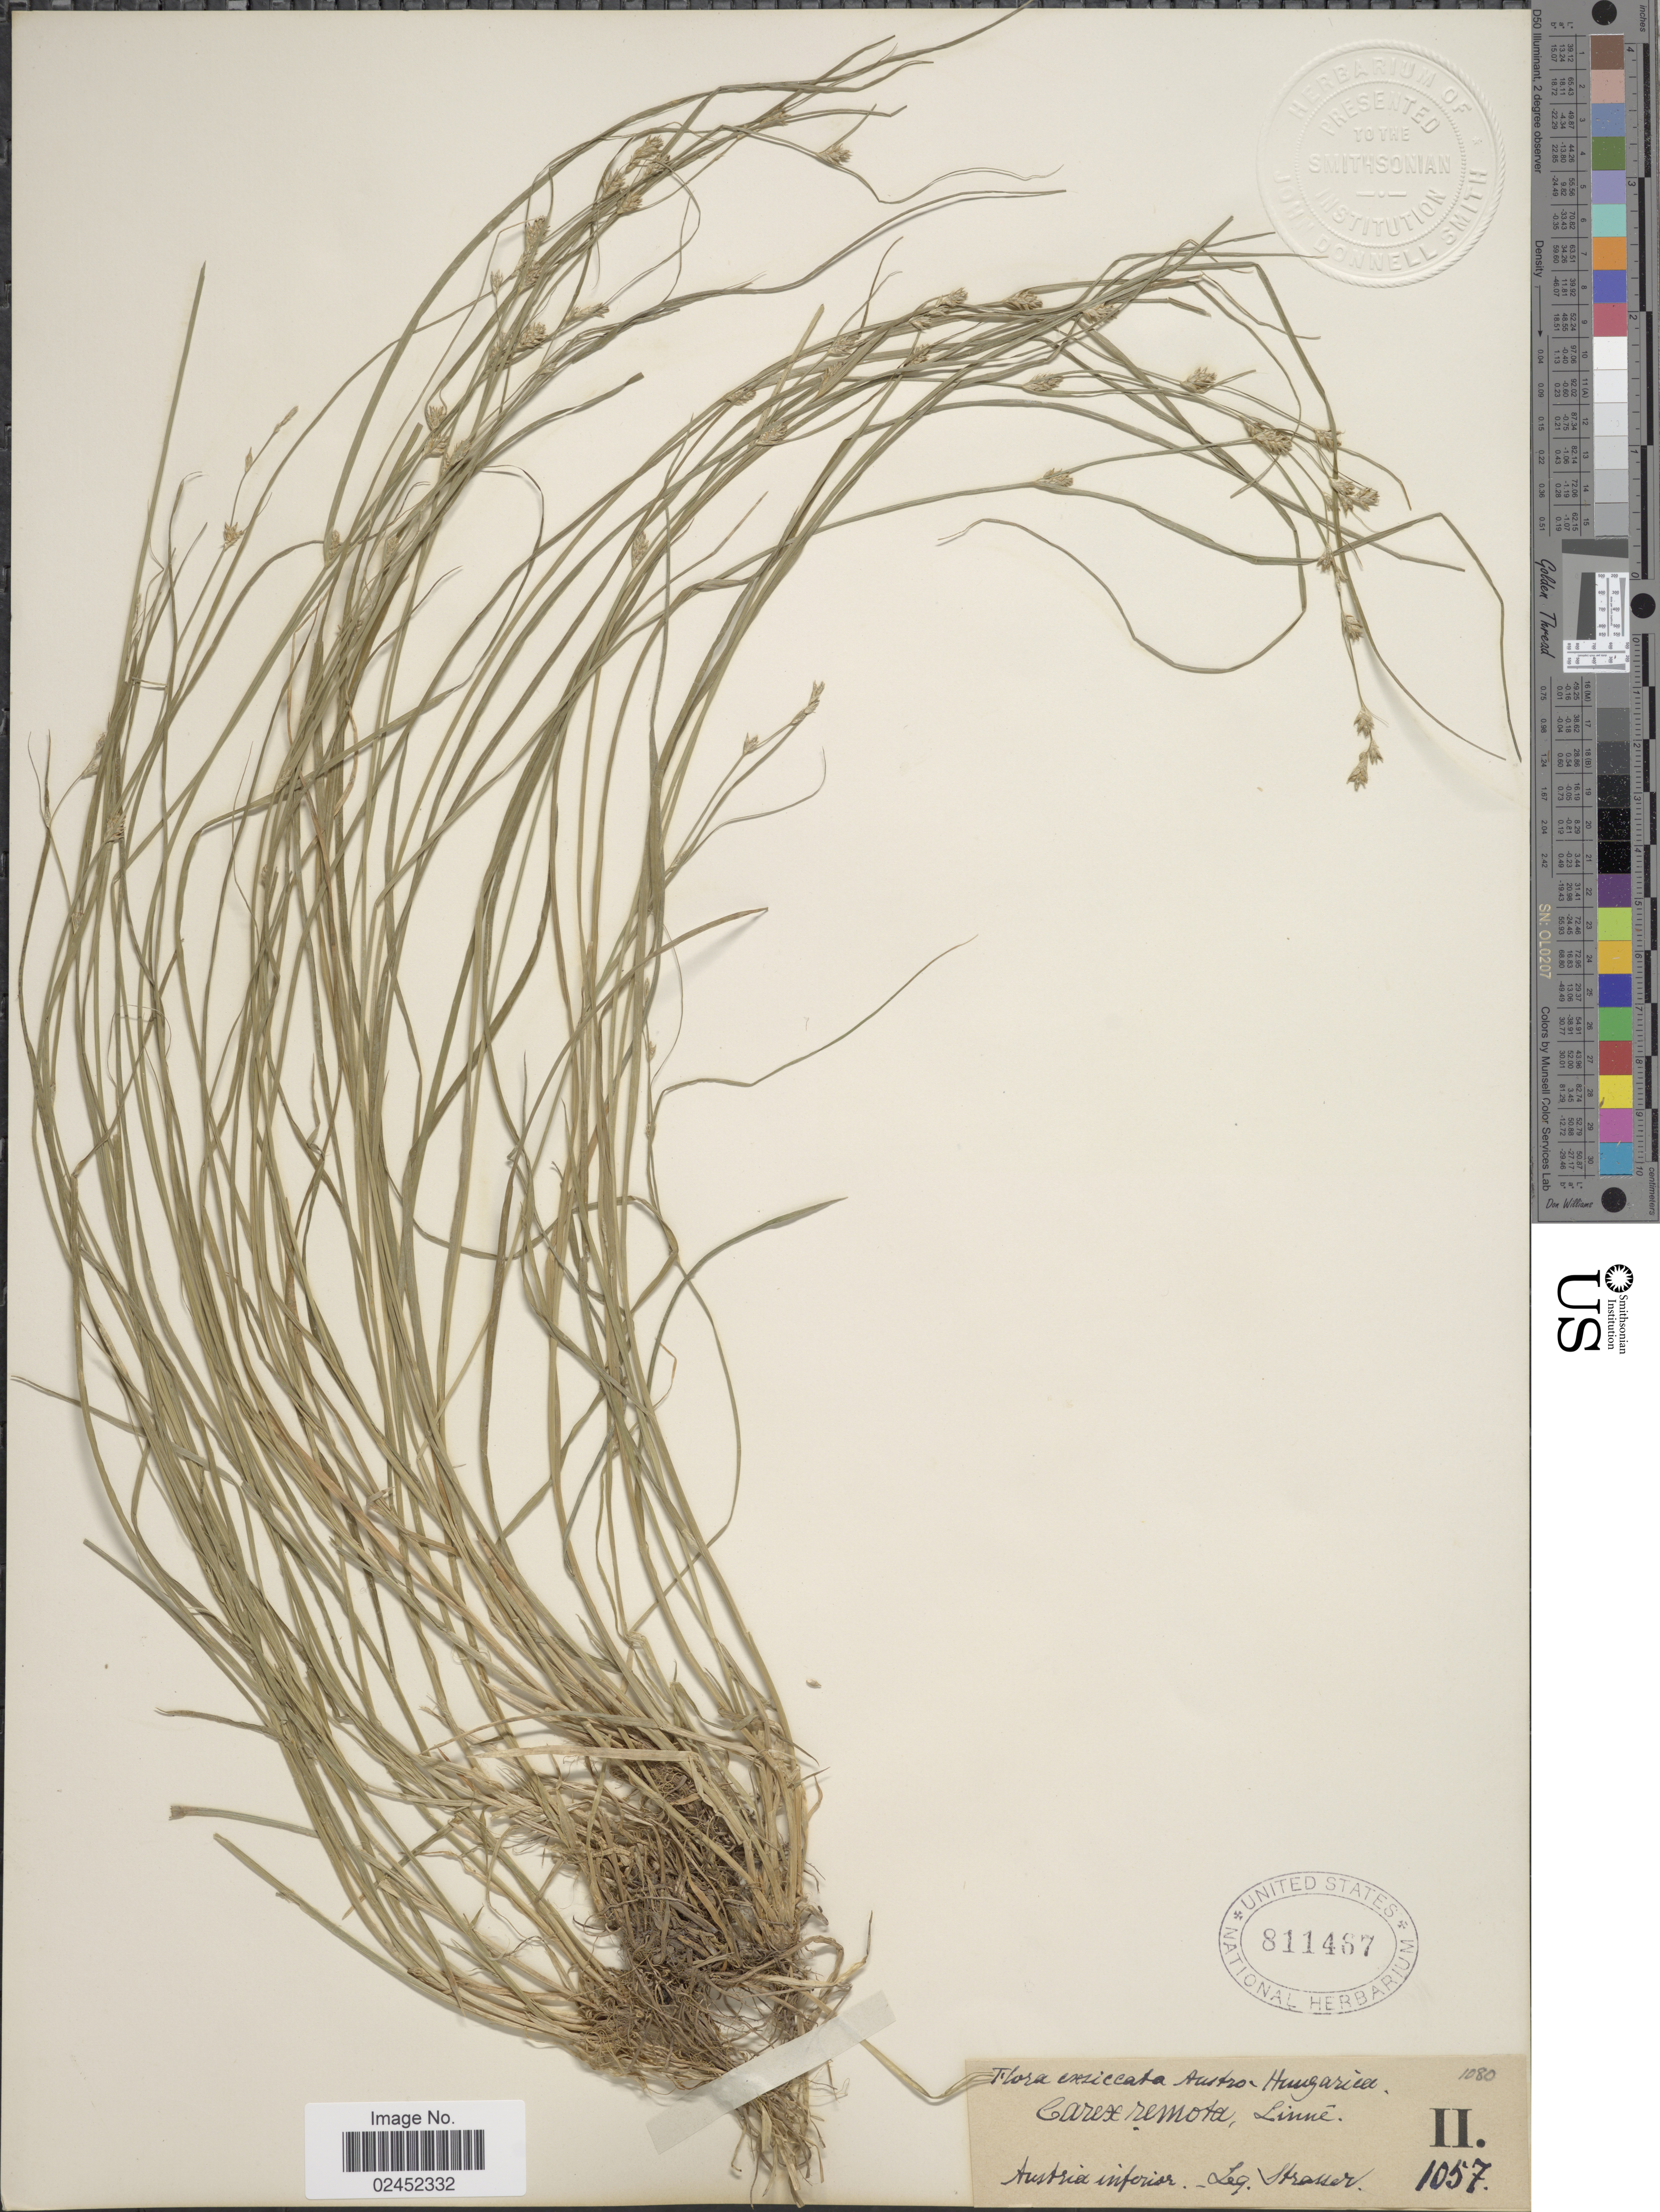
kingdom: Plantae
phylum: Tracheophyta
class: Liliopsida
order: Poales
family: Cyperaceae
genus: Carex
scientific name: Carex remota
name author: L.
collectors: -. Strasser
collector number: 1080/II1057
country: Austria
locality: Austria inforior, Austro-Hungaria.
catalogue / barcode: US 811467